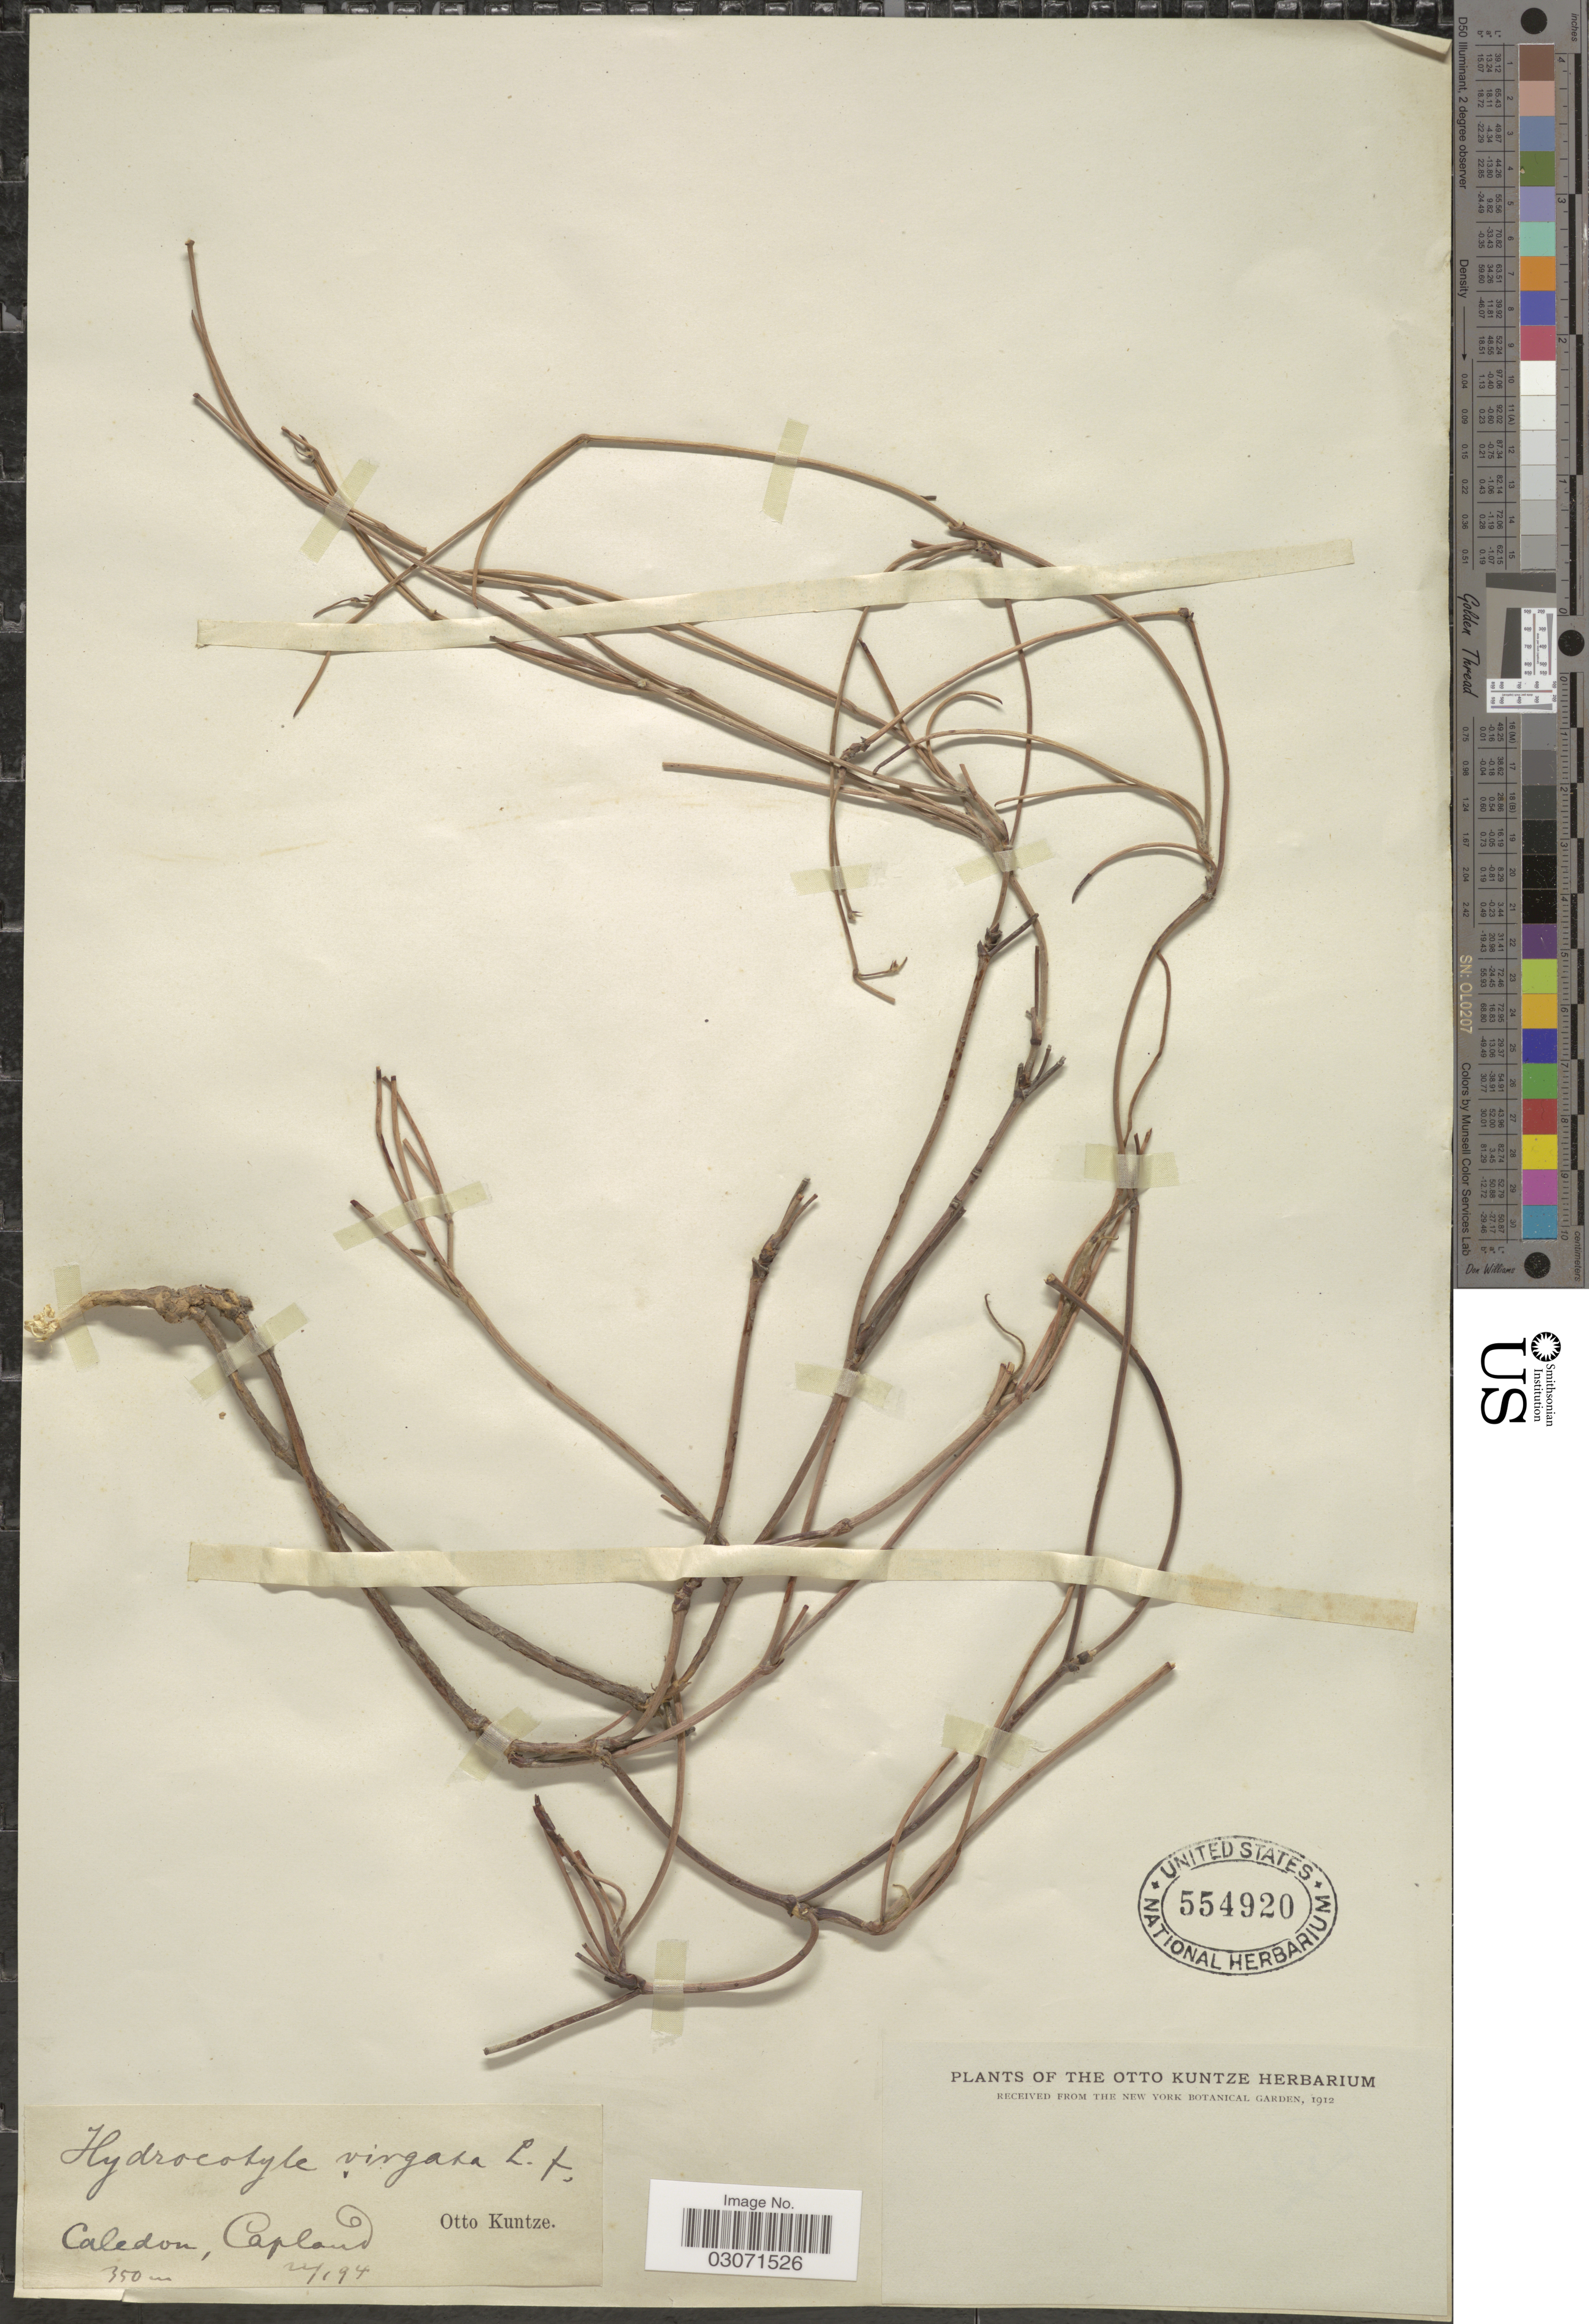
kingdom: Plantae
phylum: Tracheophyta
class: Magnoliopsida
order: Apiales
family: Araliaceae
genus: Hydrocotyle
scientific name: Hydrocotyle virgata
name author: L. f.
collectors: C.E.O. Kuntze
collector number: U/194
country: South Africa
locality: Caledon, Capland.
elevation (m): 350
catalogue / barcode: US 554920